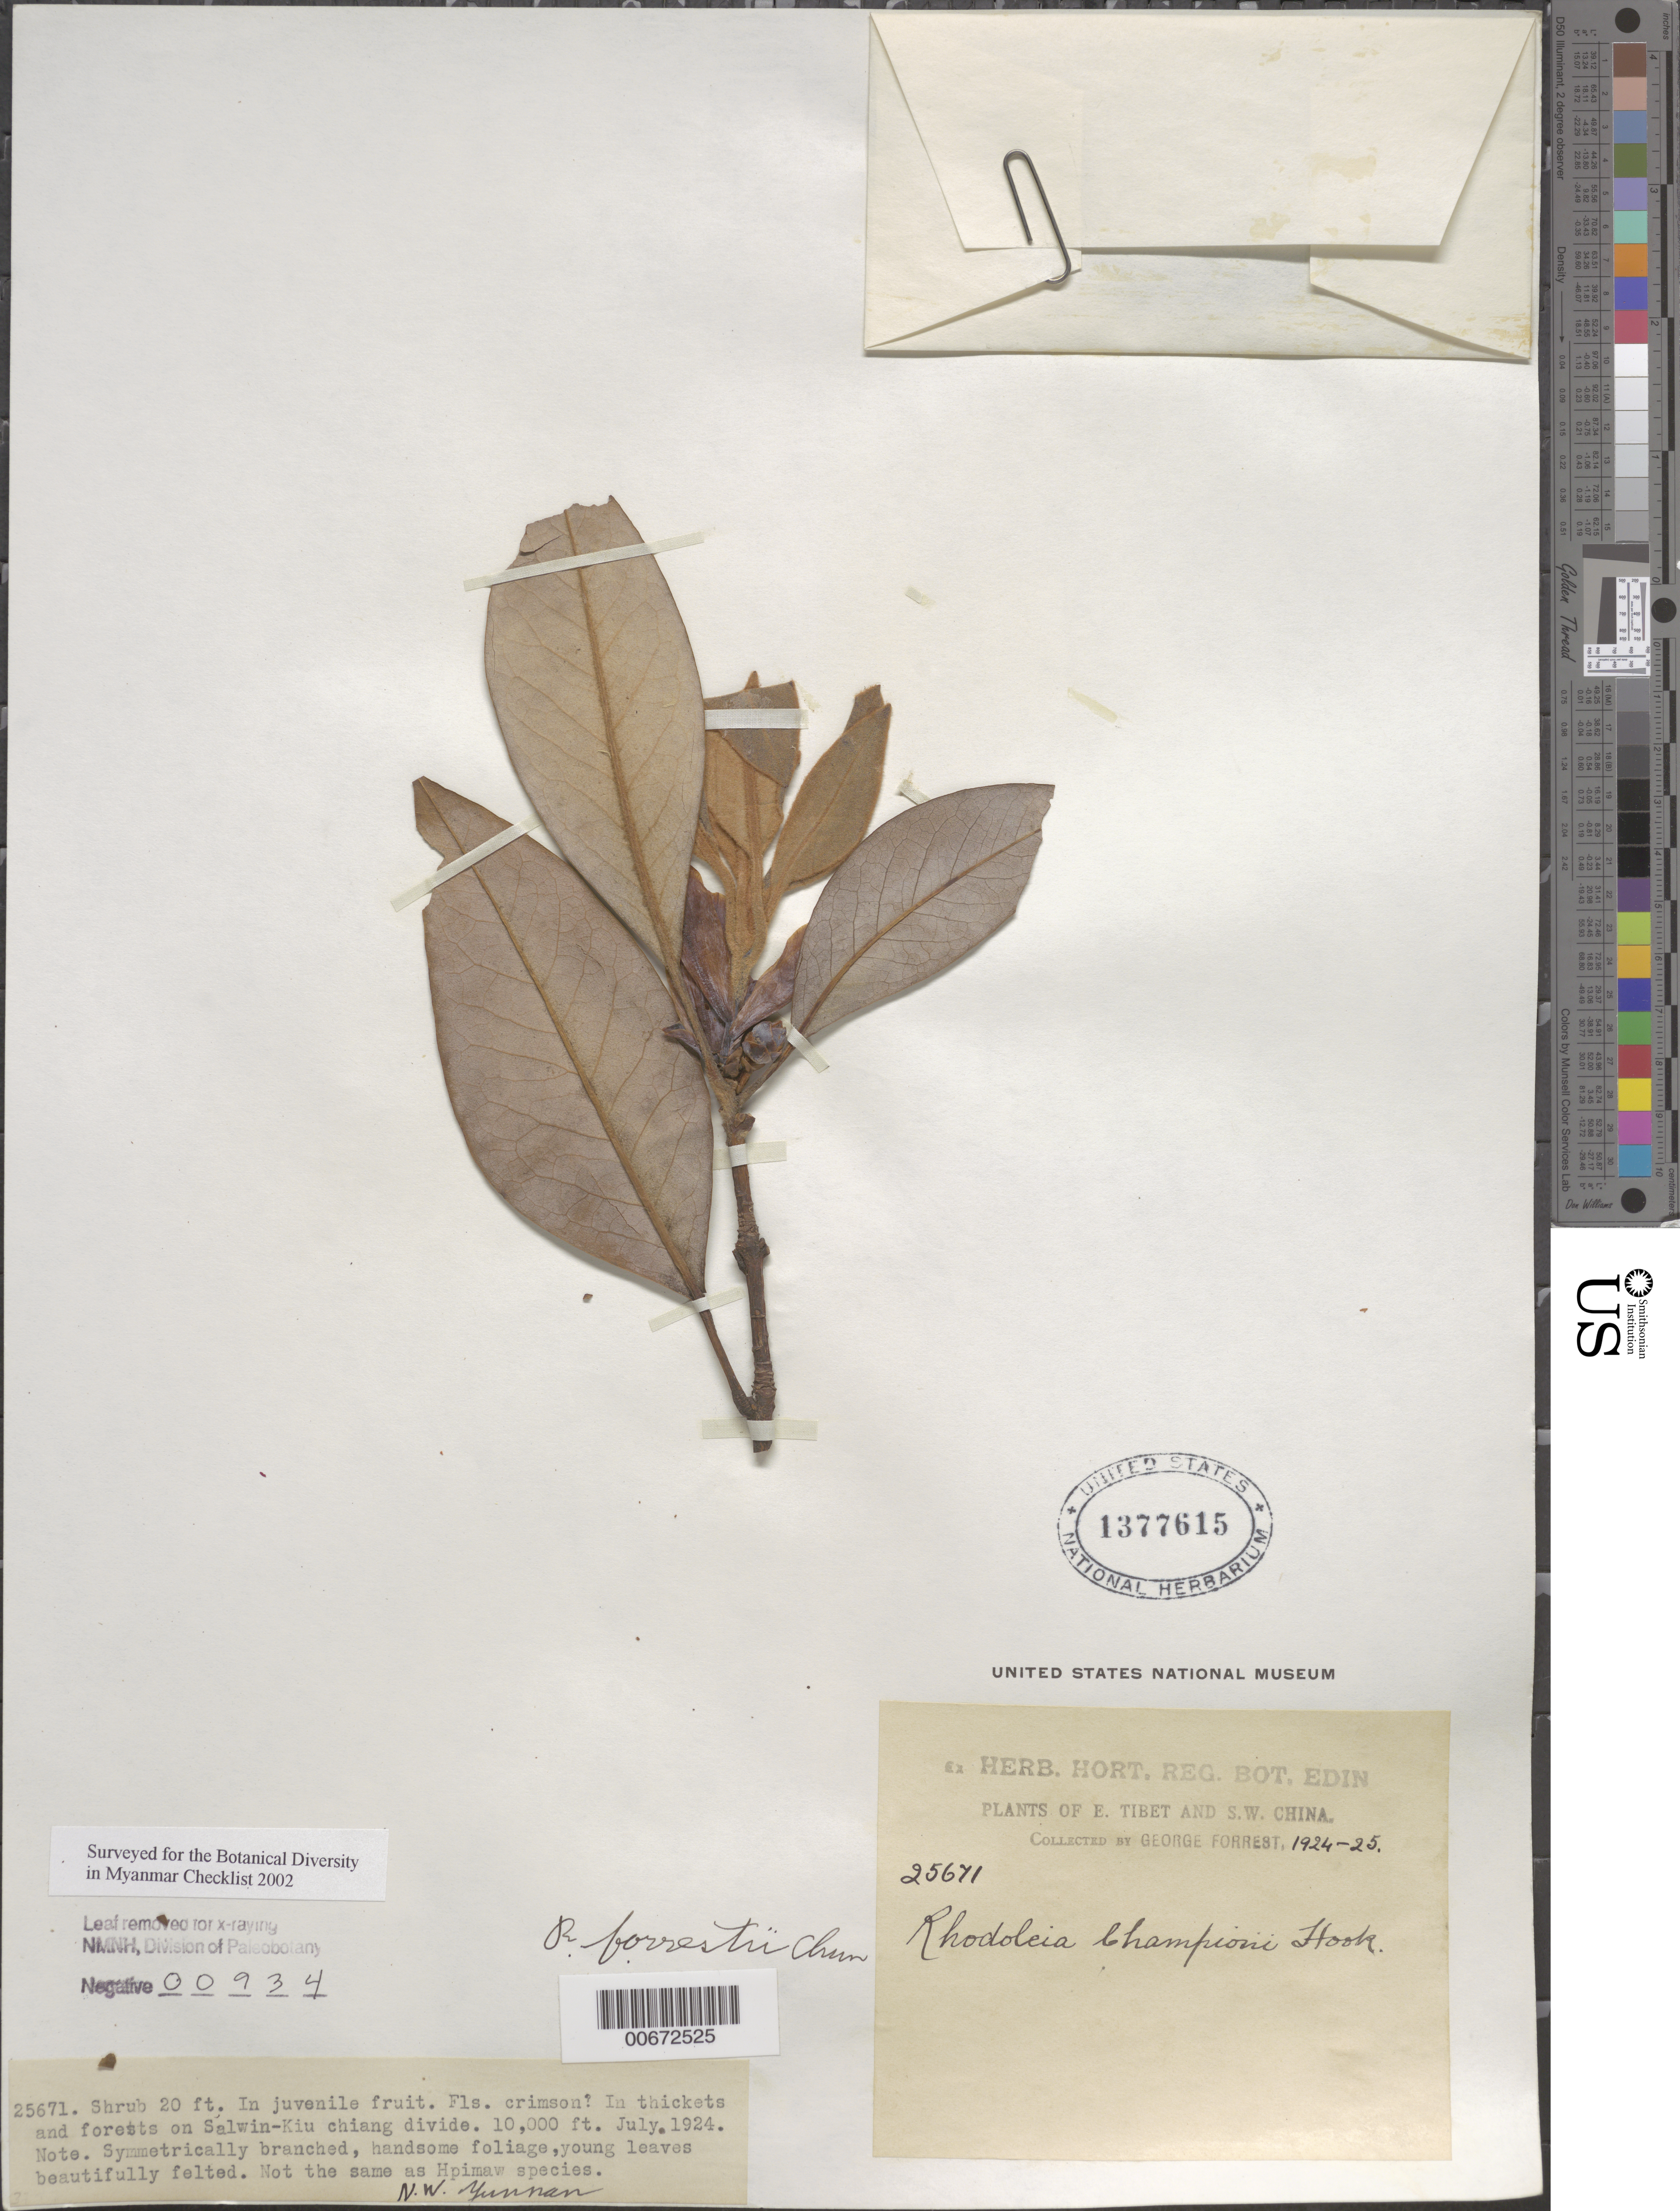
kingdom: Plantae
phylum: Tracheophyta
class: Magnoliopsida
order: Saxifragales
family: Hamamelidaceae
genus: Rhodoleia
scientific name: Rhodoleia forrestii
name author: Chun ex Exell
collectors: G. Forrest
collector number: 25671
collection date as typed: Jul 1924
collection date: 1924-07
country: China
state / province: Xizang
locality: On Salwin-Kiu Chiang divide.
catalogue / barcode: US 1377615